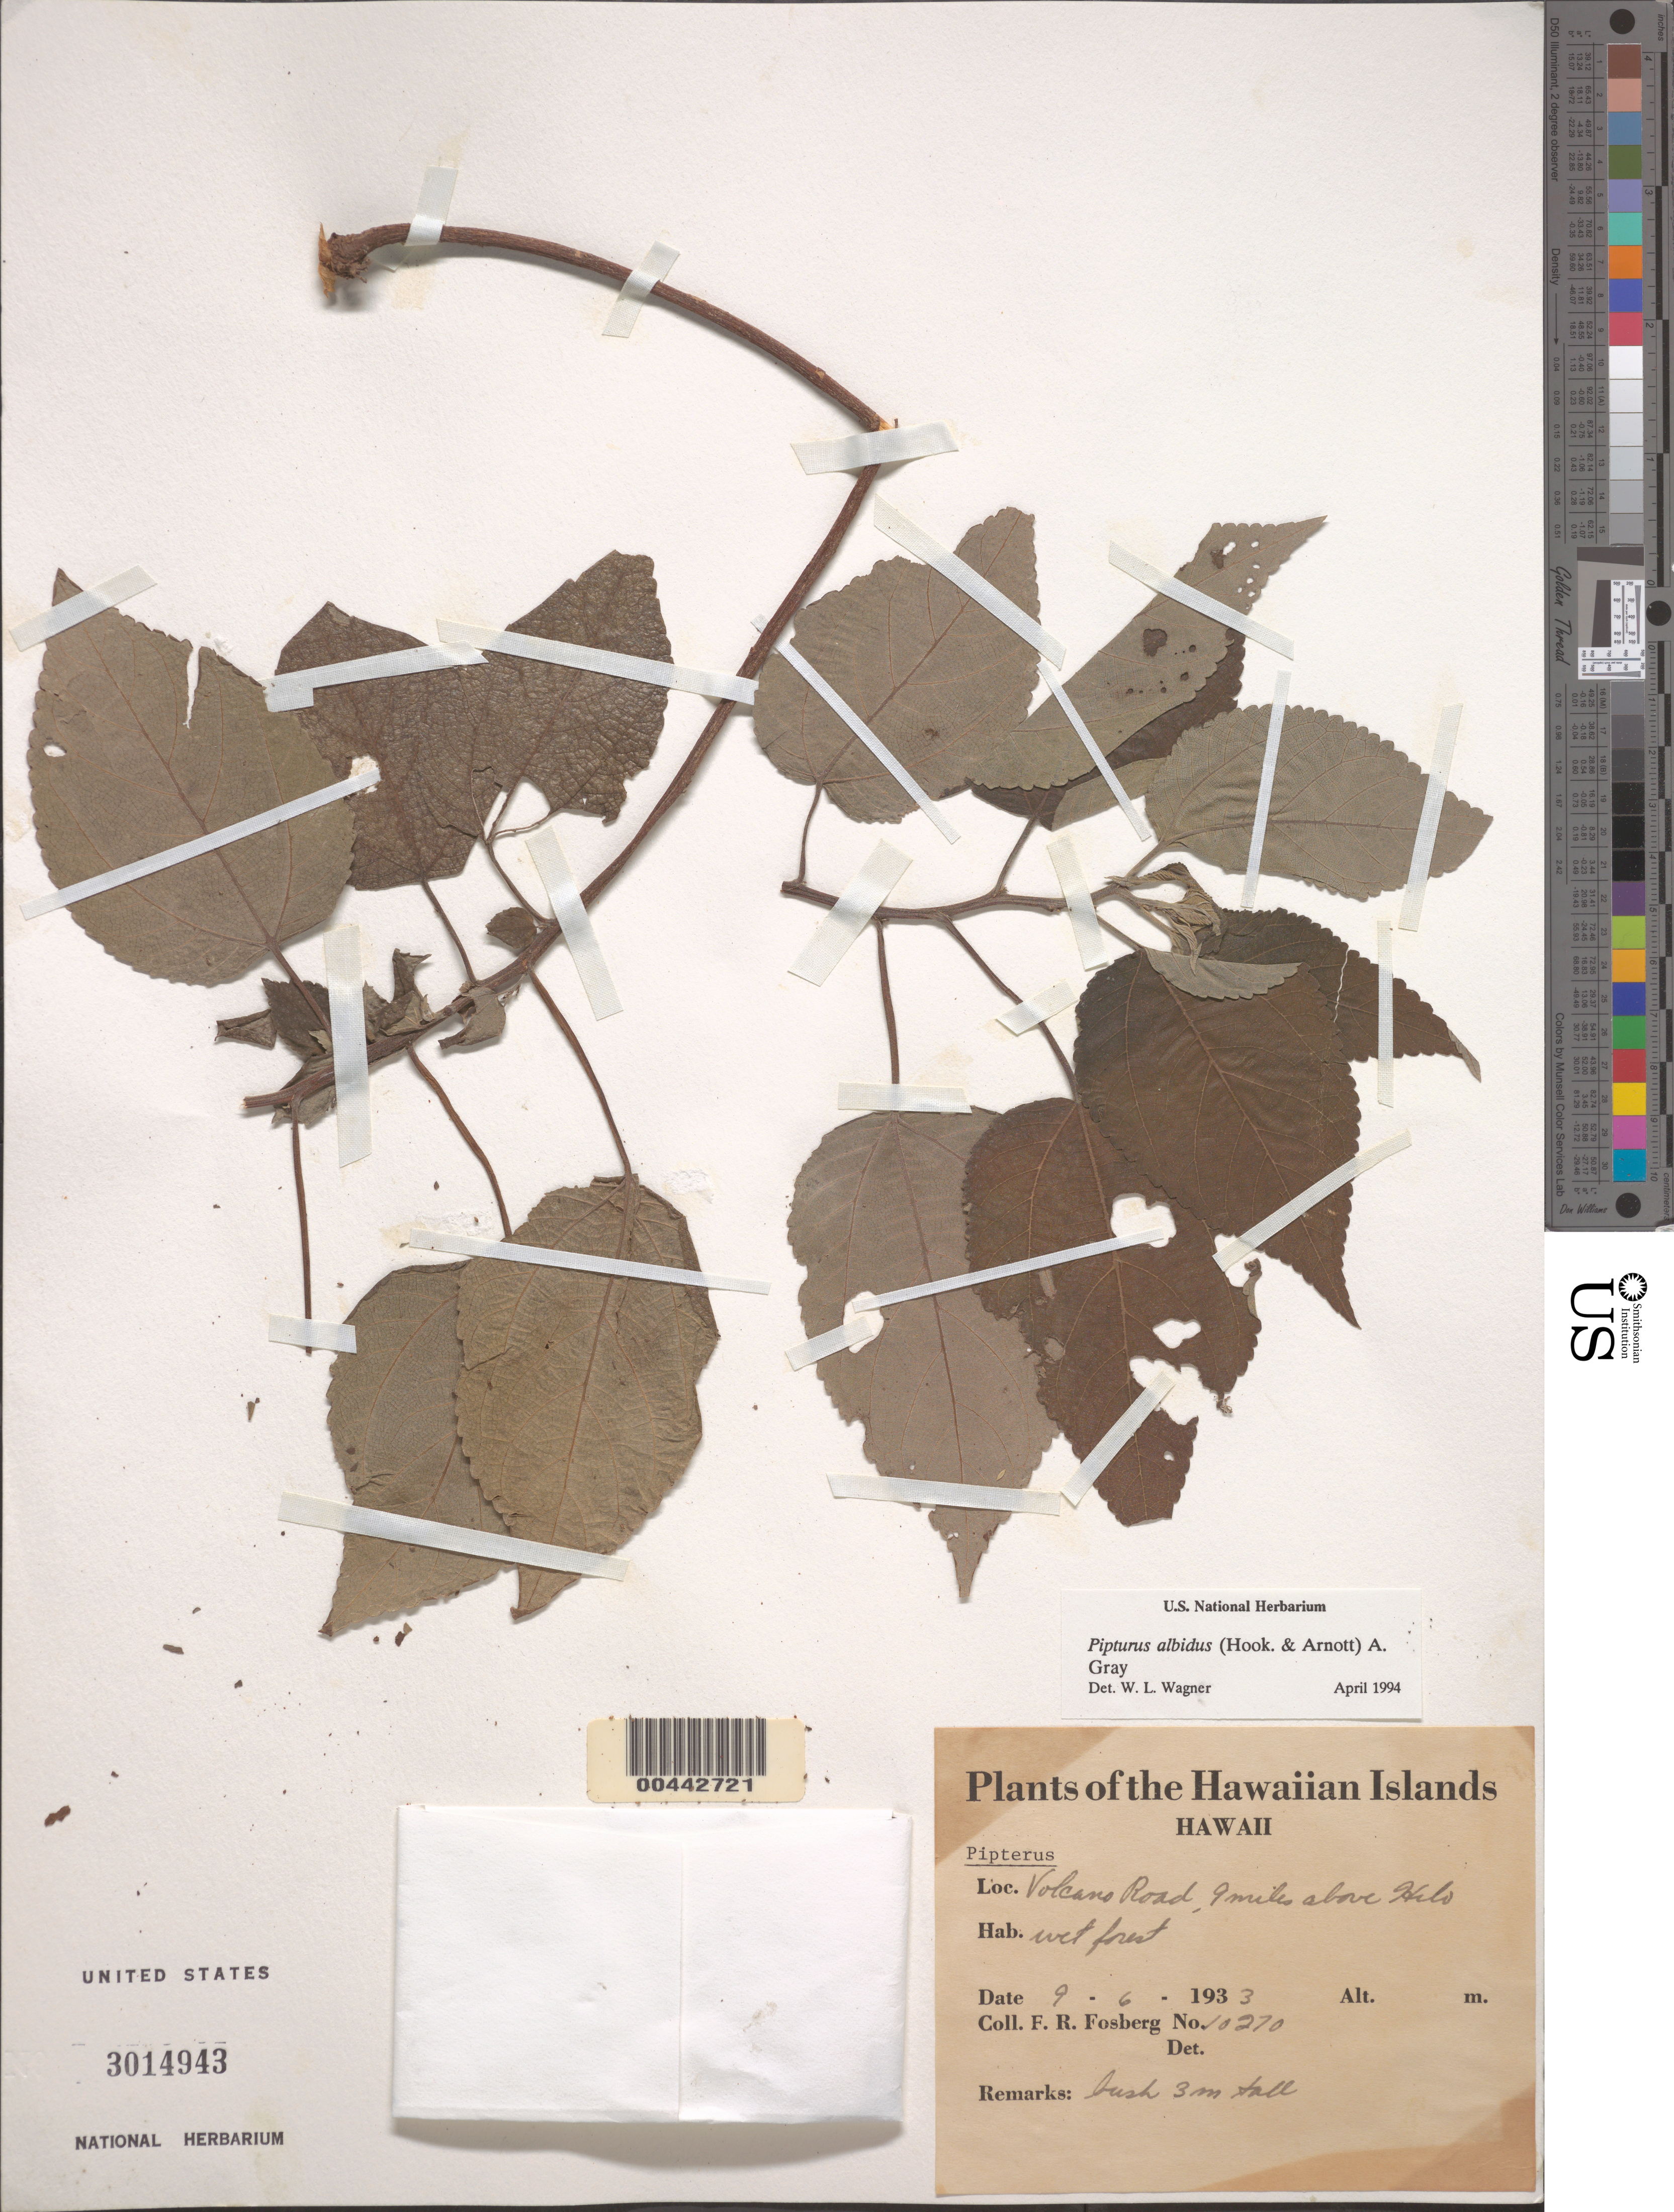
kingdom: Plantae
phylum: Tracheophyta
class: Magnoliopsida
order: Rosales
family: Urticaceae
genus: Pipturus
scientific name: Pipturus albidus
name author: (Hook. & Arn.) A. Gray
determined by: Wagner, W. L., (BOT), Smithsonian Institution - National Museum of Natural History (UNITED STATES)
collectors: F. R. Fosberg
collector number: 10270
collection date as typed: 9 Jun 1933 or 6 Sep 1933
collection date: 1933-06-09 or 1933-09-06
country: United States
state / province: Hawaii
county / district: Hawaii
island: Hawaii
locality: Volcano Road, 9 miles above Hilo.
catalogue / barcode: US 3014943